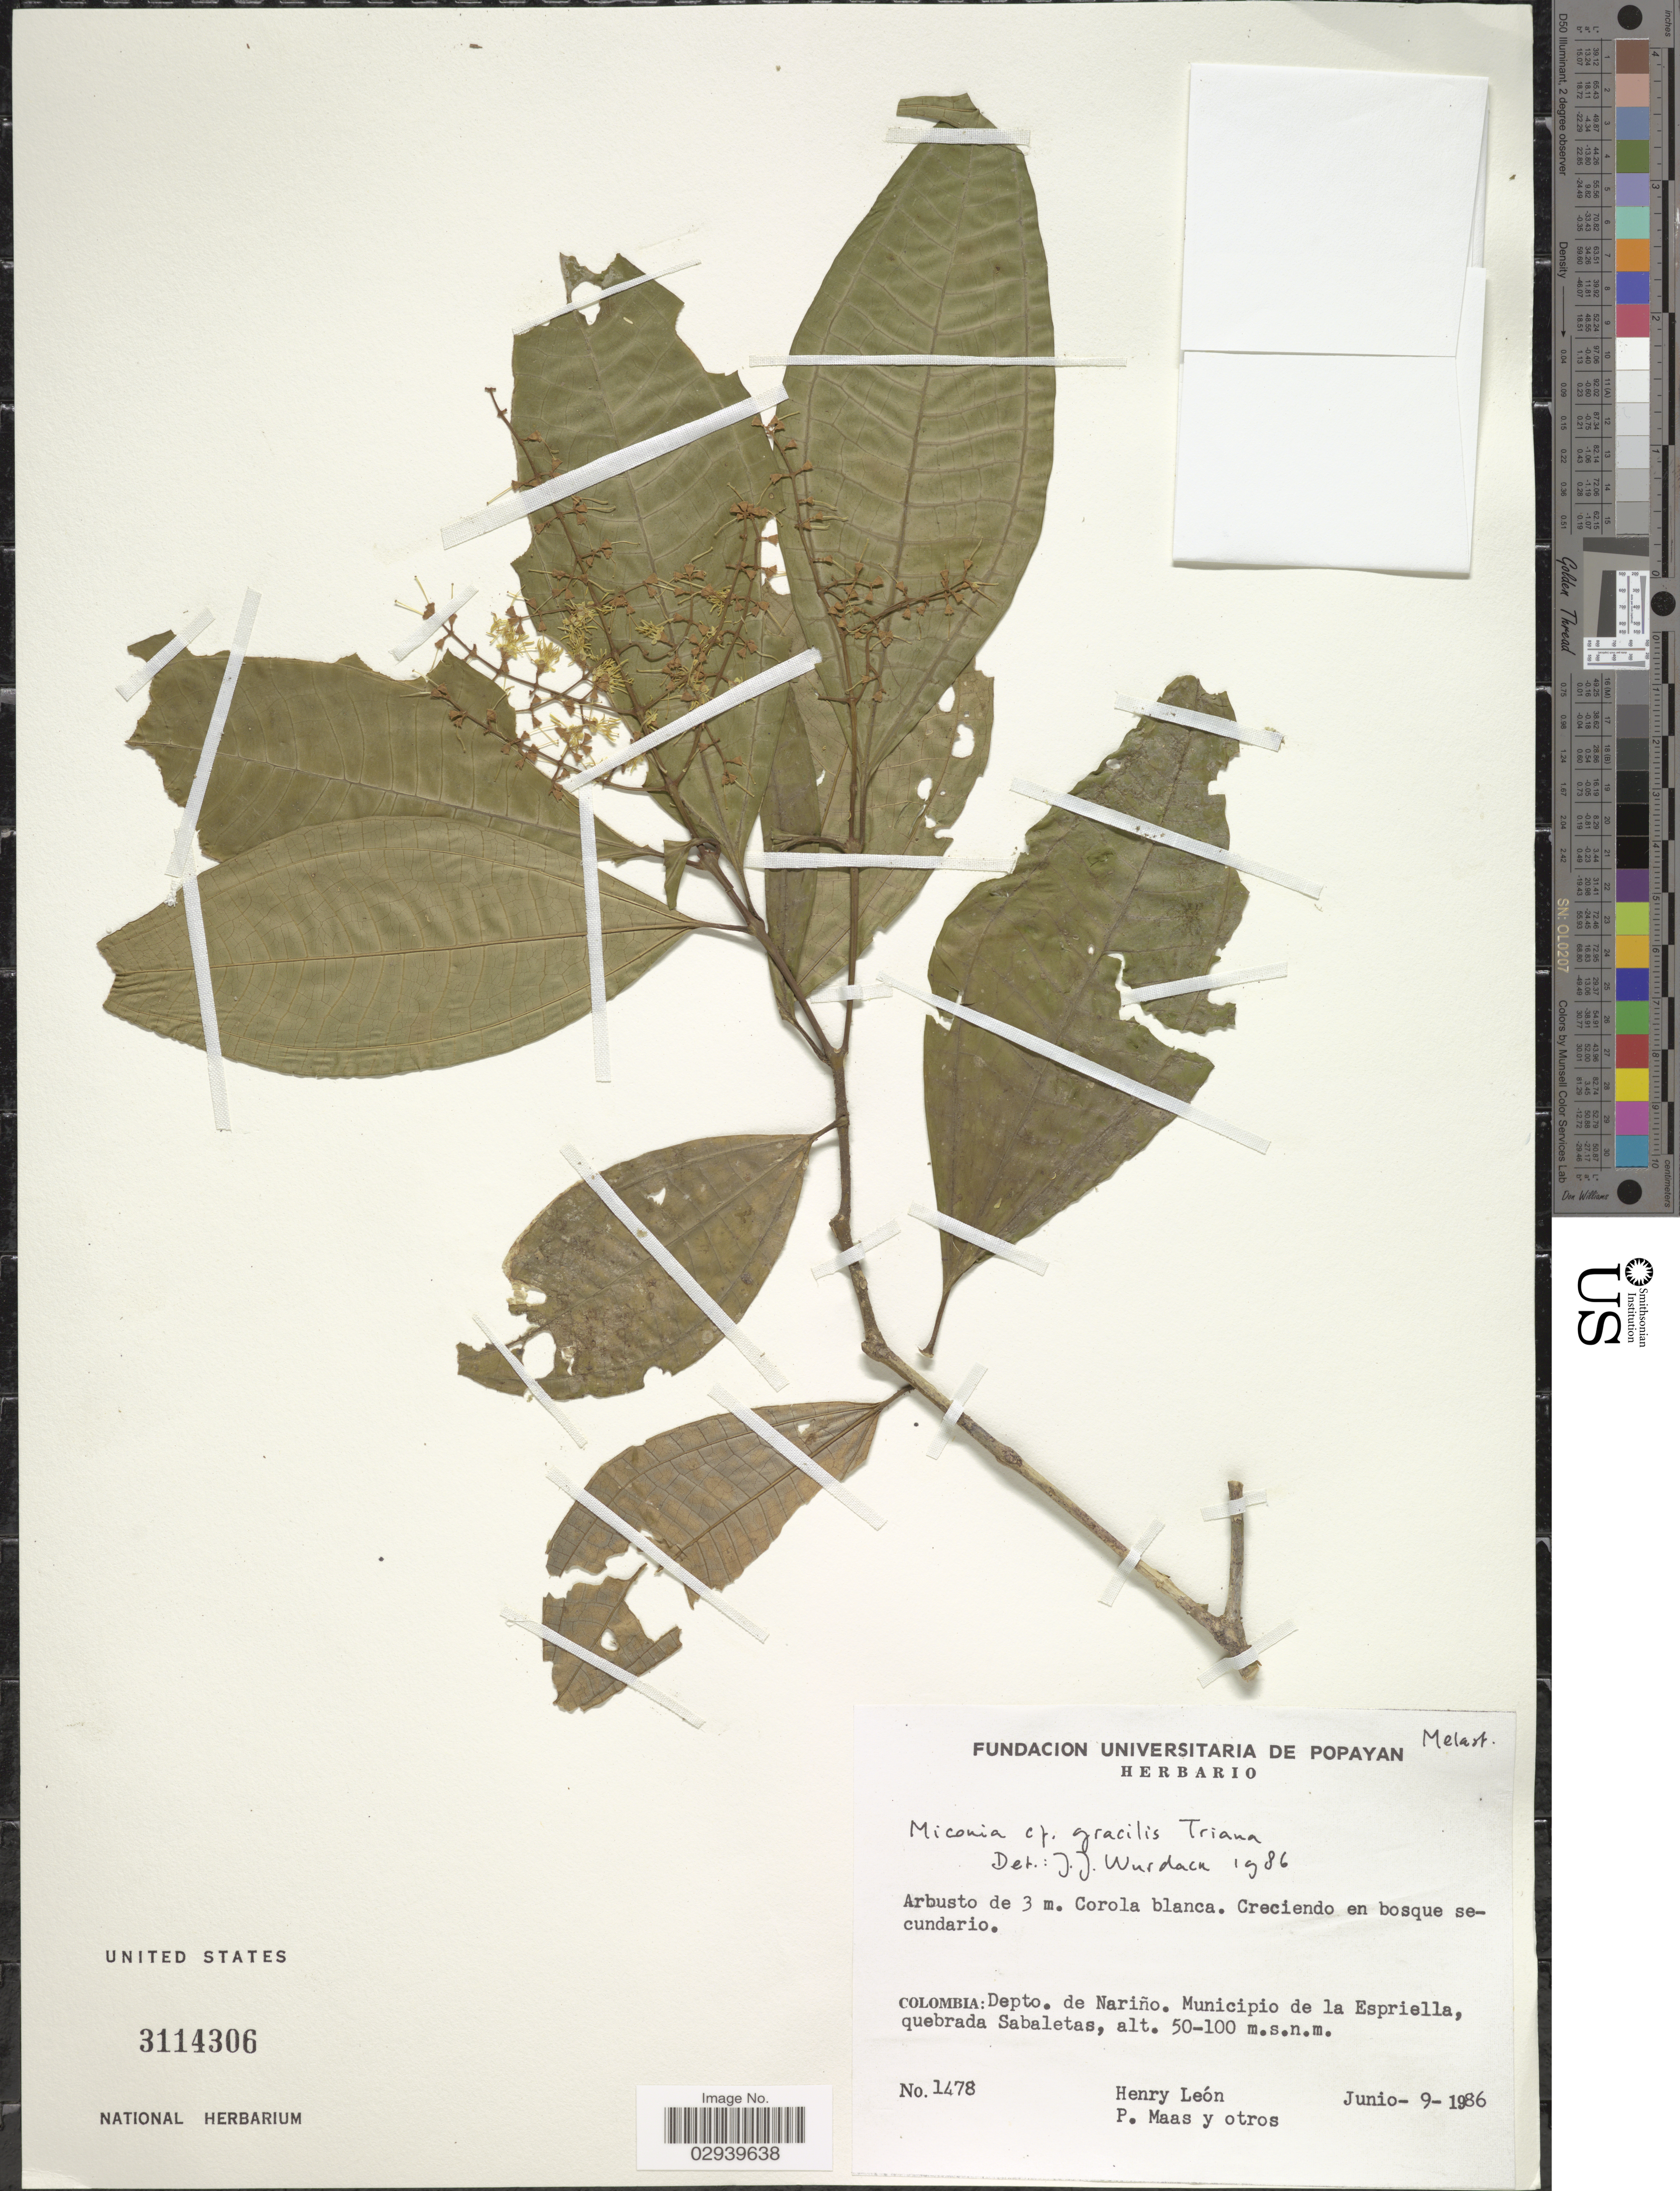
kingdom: Plantae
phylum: Tracheophyta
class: Magnoliopsida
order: Myrtales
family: Melastomataceae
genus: Miconia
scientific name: Miconia gracilis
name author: Triana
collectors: Henry Leon, P. Maas & et al.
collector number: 1478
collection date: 1986-06-09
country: Colombia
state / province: Nariño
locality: Depto. de Nariño. Municipio de la Espriella quebrada Sabletas.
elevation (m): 50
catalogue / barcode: US 3114306